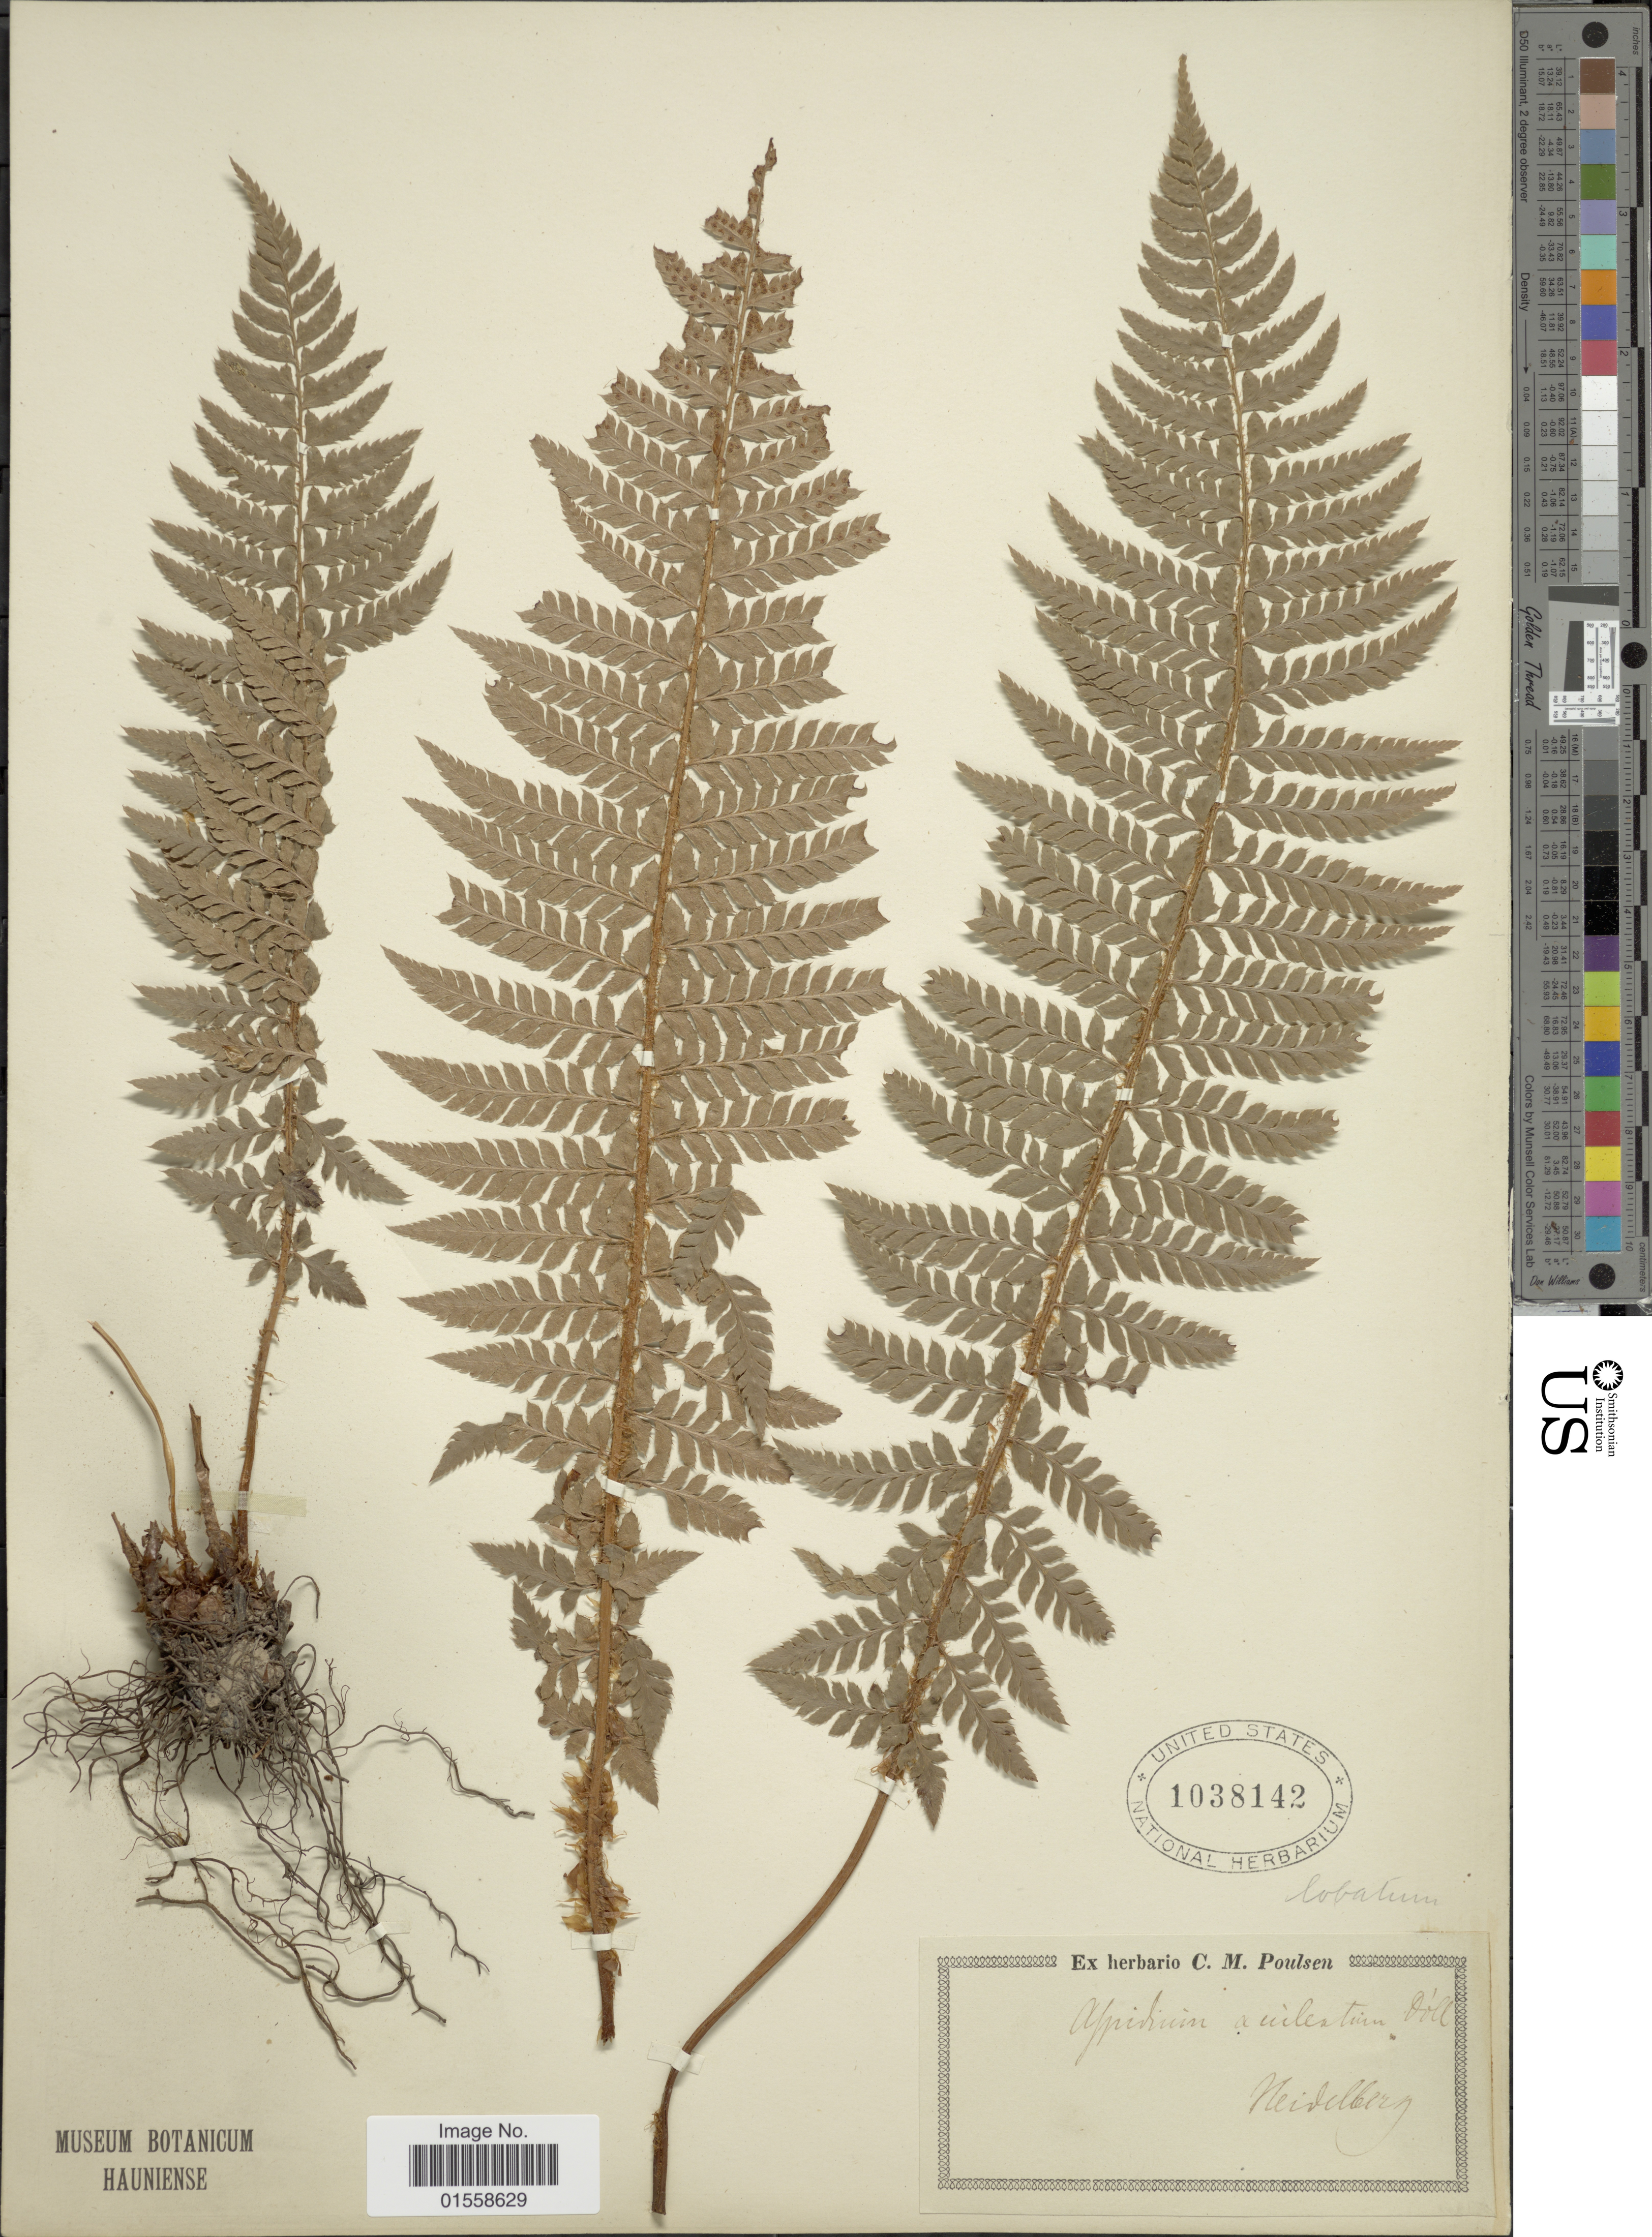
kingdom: Plantae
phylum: Tracheophyta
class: Polypodiopsida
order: Polypodiales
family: Dryopteridaceae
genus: Polystichum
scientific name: Polystichum aculeatum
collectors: ex herb. C. M. Poulsen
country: Germany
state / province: Baden-Württemberg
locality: Neidelberg [interpreted]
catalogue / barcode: US 1038142